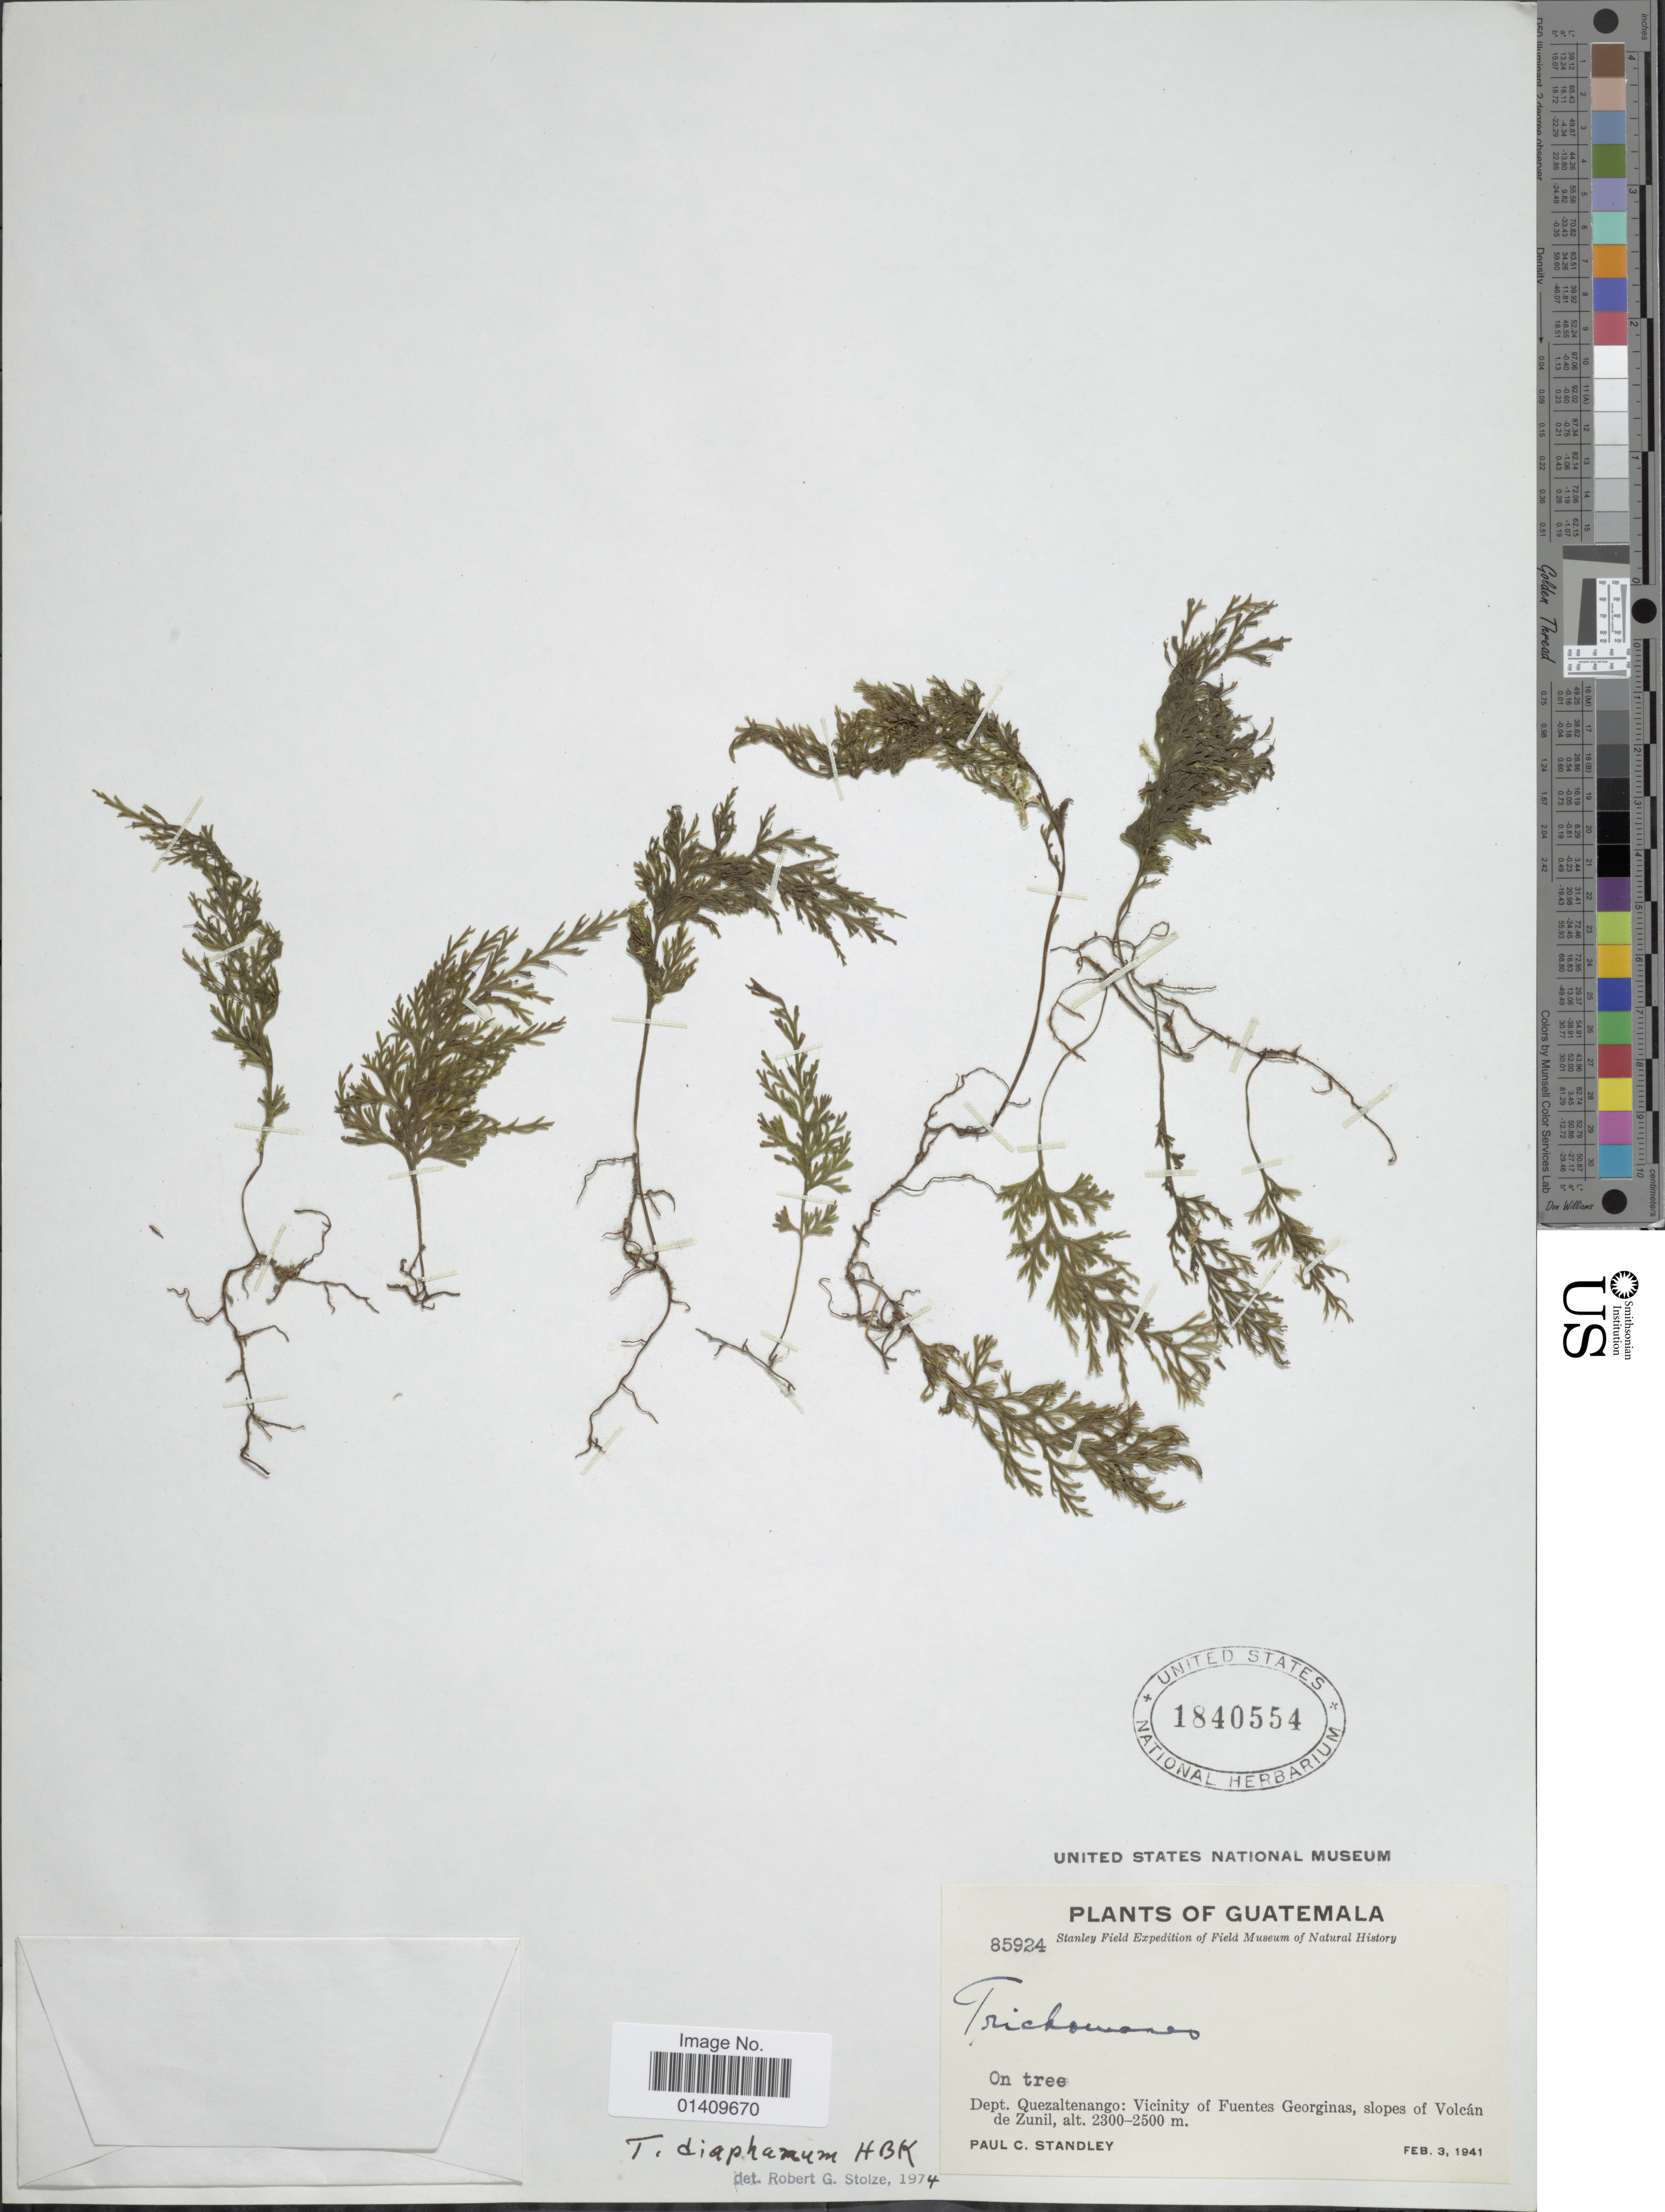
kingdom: Plantae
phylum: Tracheophyta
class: Polypodiopsida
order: Hymenophyllales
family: Hymenophyllaceae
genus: Polyphlebium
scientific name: Polyphlebium diaphanum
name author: (Kunth) Ebihara & Dubuisson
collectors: P. C. Standley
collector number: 85924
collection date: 1941-02-03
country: Guatemala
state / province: Quetzaltenango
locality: Dept. Quezaltenango: vicinity of Fuentes Georginas slopes of Volcan de Zunil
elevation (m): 2300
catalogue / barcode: US 1840554